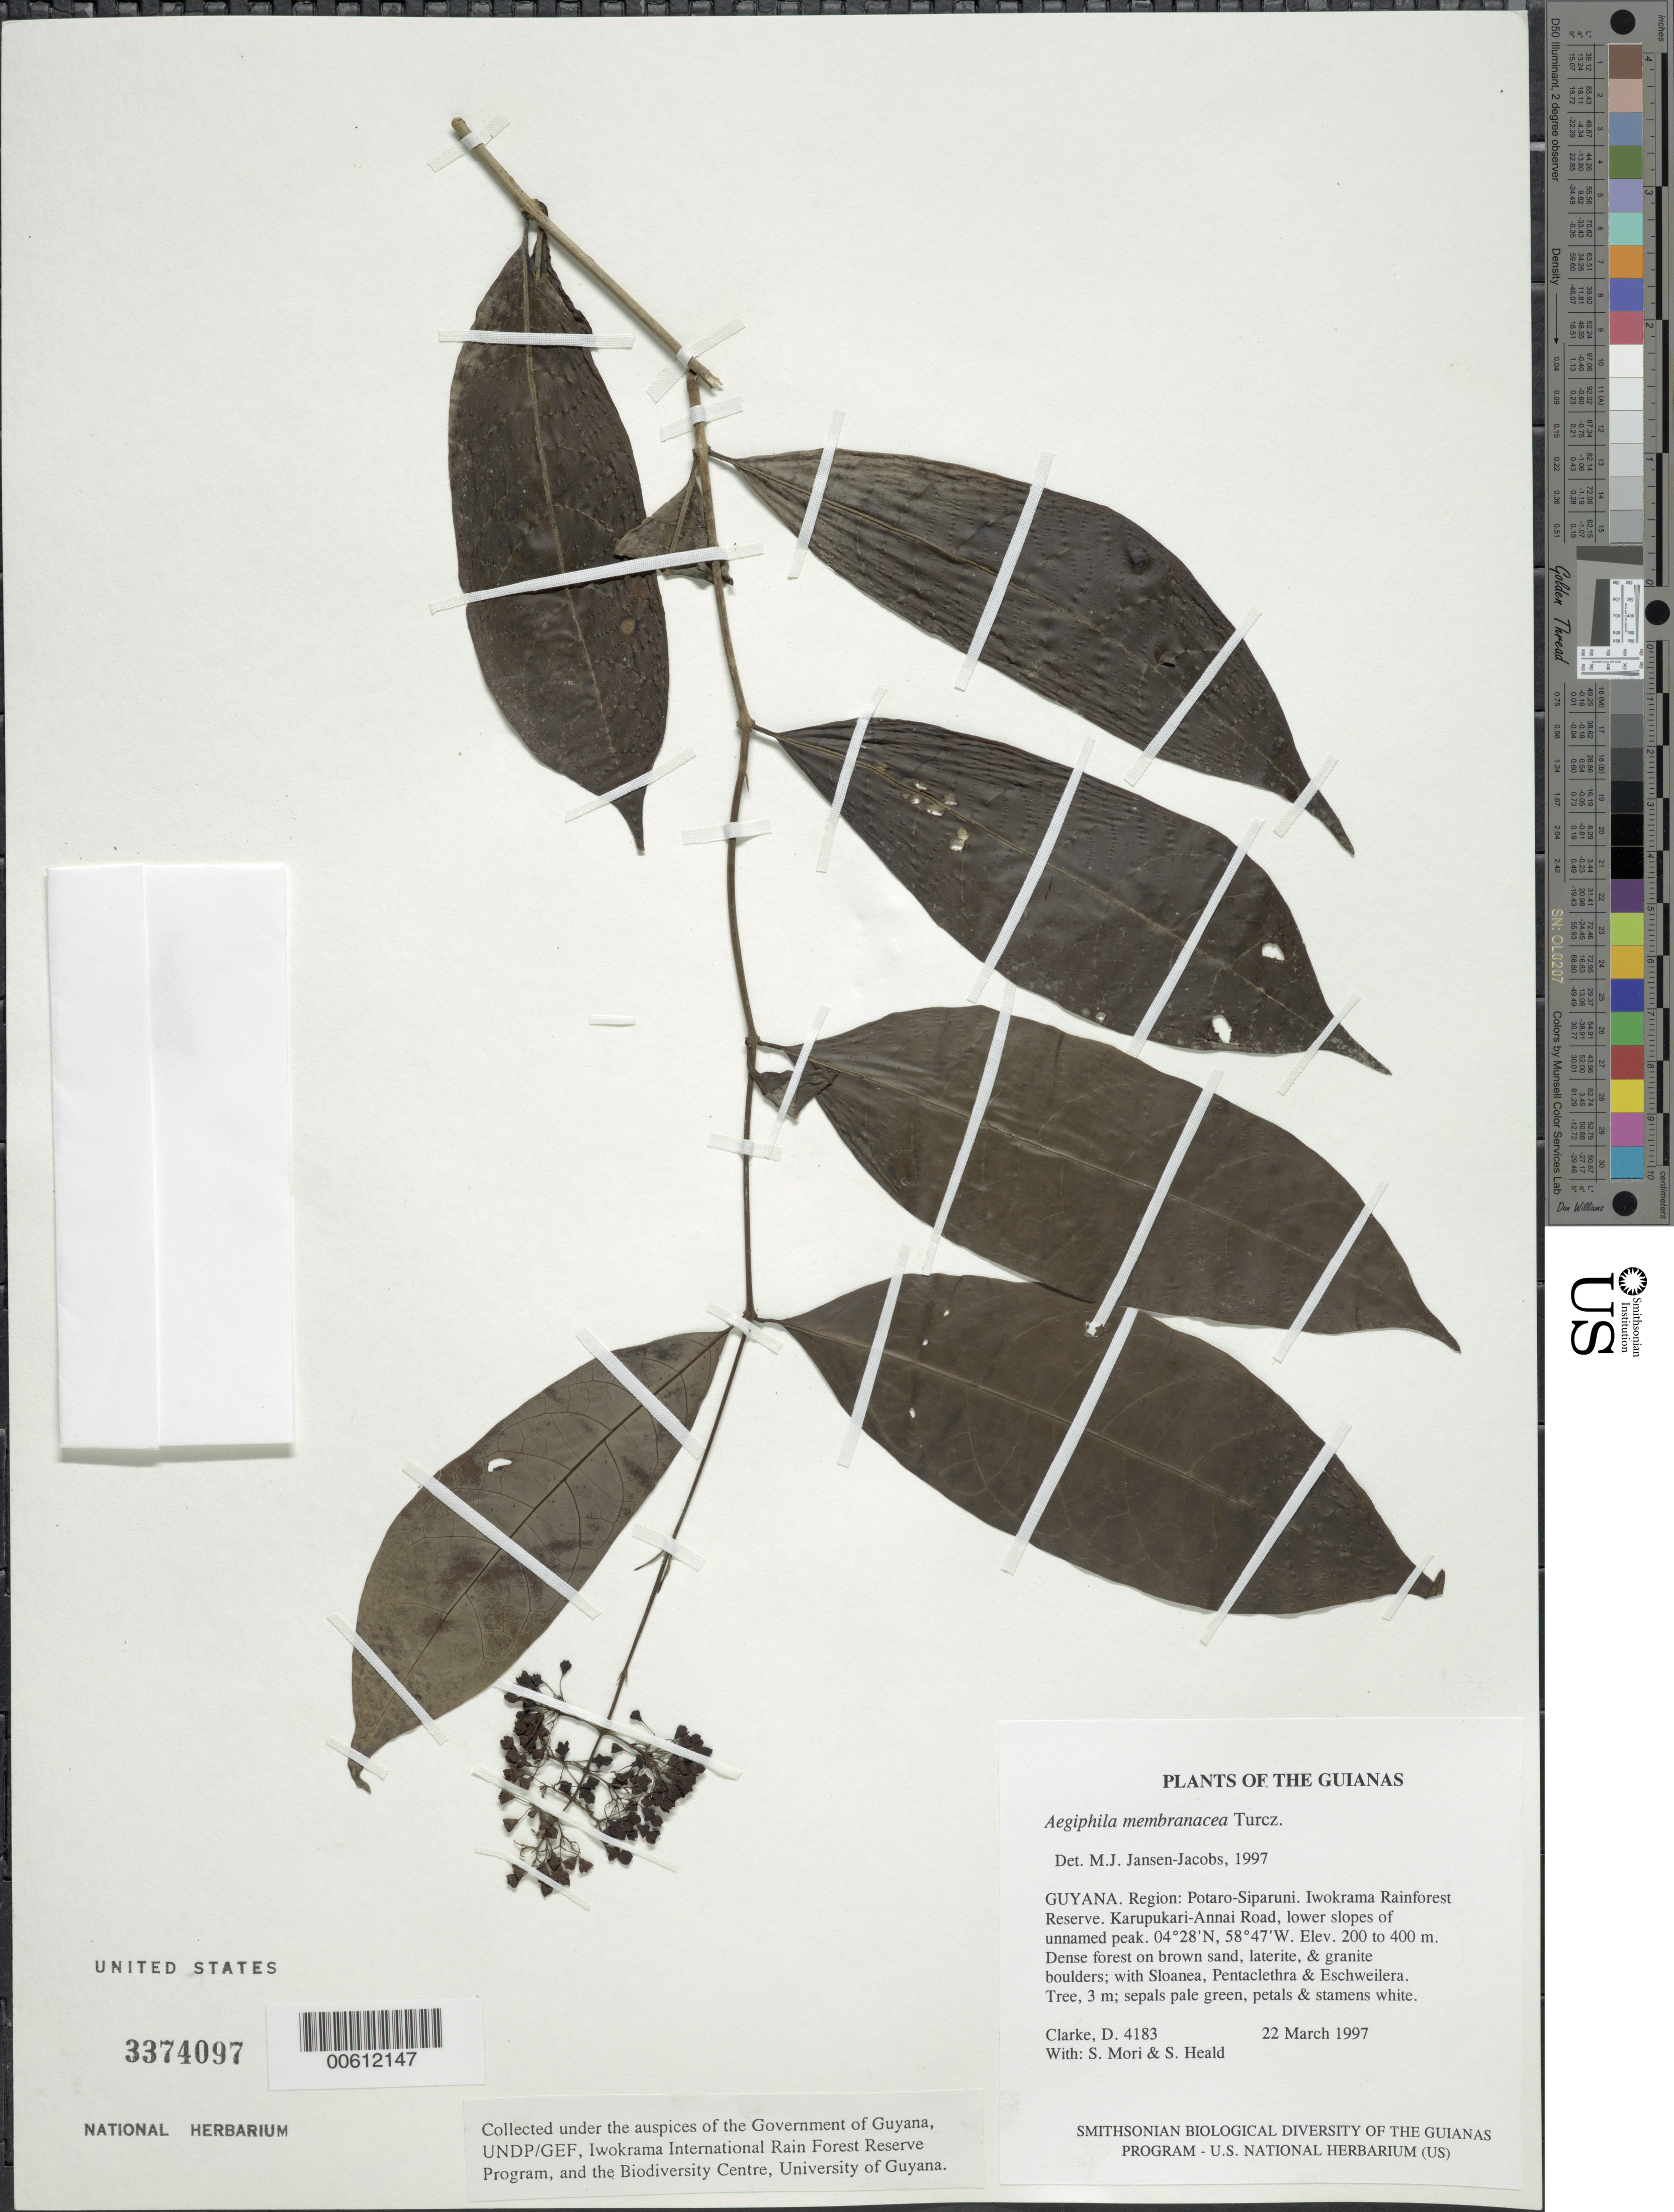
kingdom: Plantae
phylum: Tracheophyta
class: Magnoliopsida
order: Lamiales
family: Lamiaceae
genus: Aegiphila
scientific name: Aegiphila membranacea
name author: Turcz.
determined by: Jansen-Jacobs, M. J., (U), Nationaal Herbarium Nederland, Utrecht University branch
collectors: H. D. Clarke, S. Mori & S. Heald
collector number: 4183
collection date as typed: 22 March 1997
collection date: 1997-03-22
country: Guyana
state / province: Potaro-Siparuni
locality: Iwokrama Rainforest Reserve. Karupukari-Annai Road, lower slopes of unnamed peak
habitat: Dense forest on brown sand, laterite, & granite boulders; with Sloanea, Pentaclethra & Eschweilera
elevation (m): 200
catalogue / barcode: US 3374097